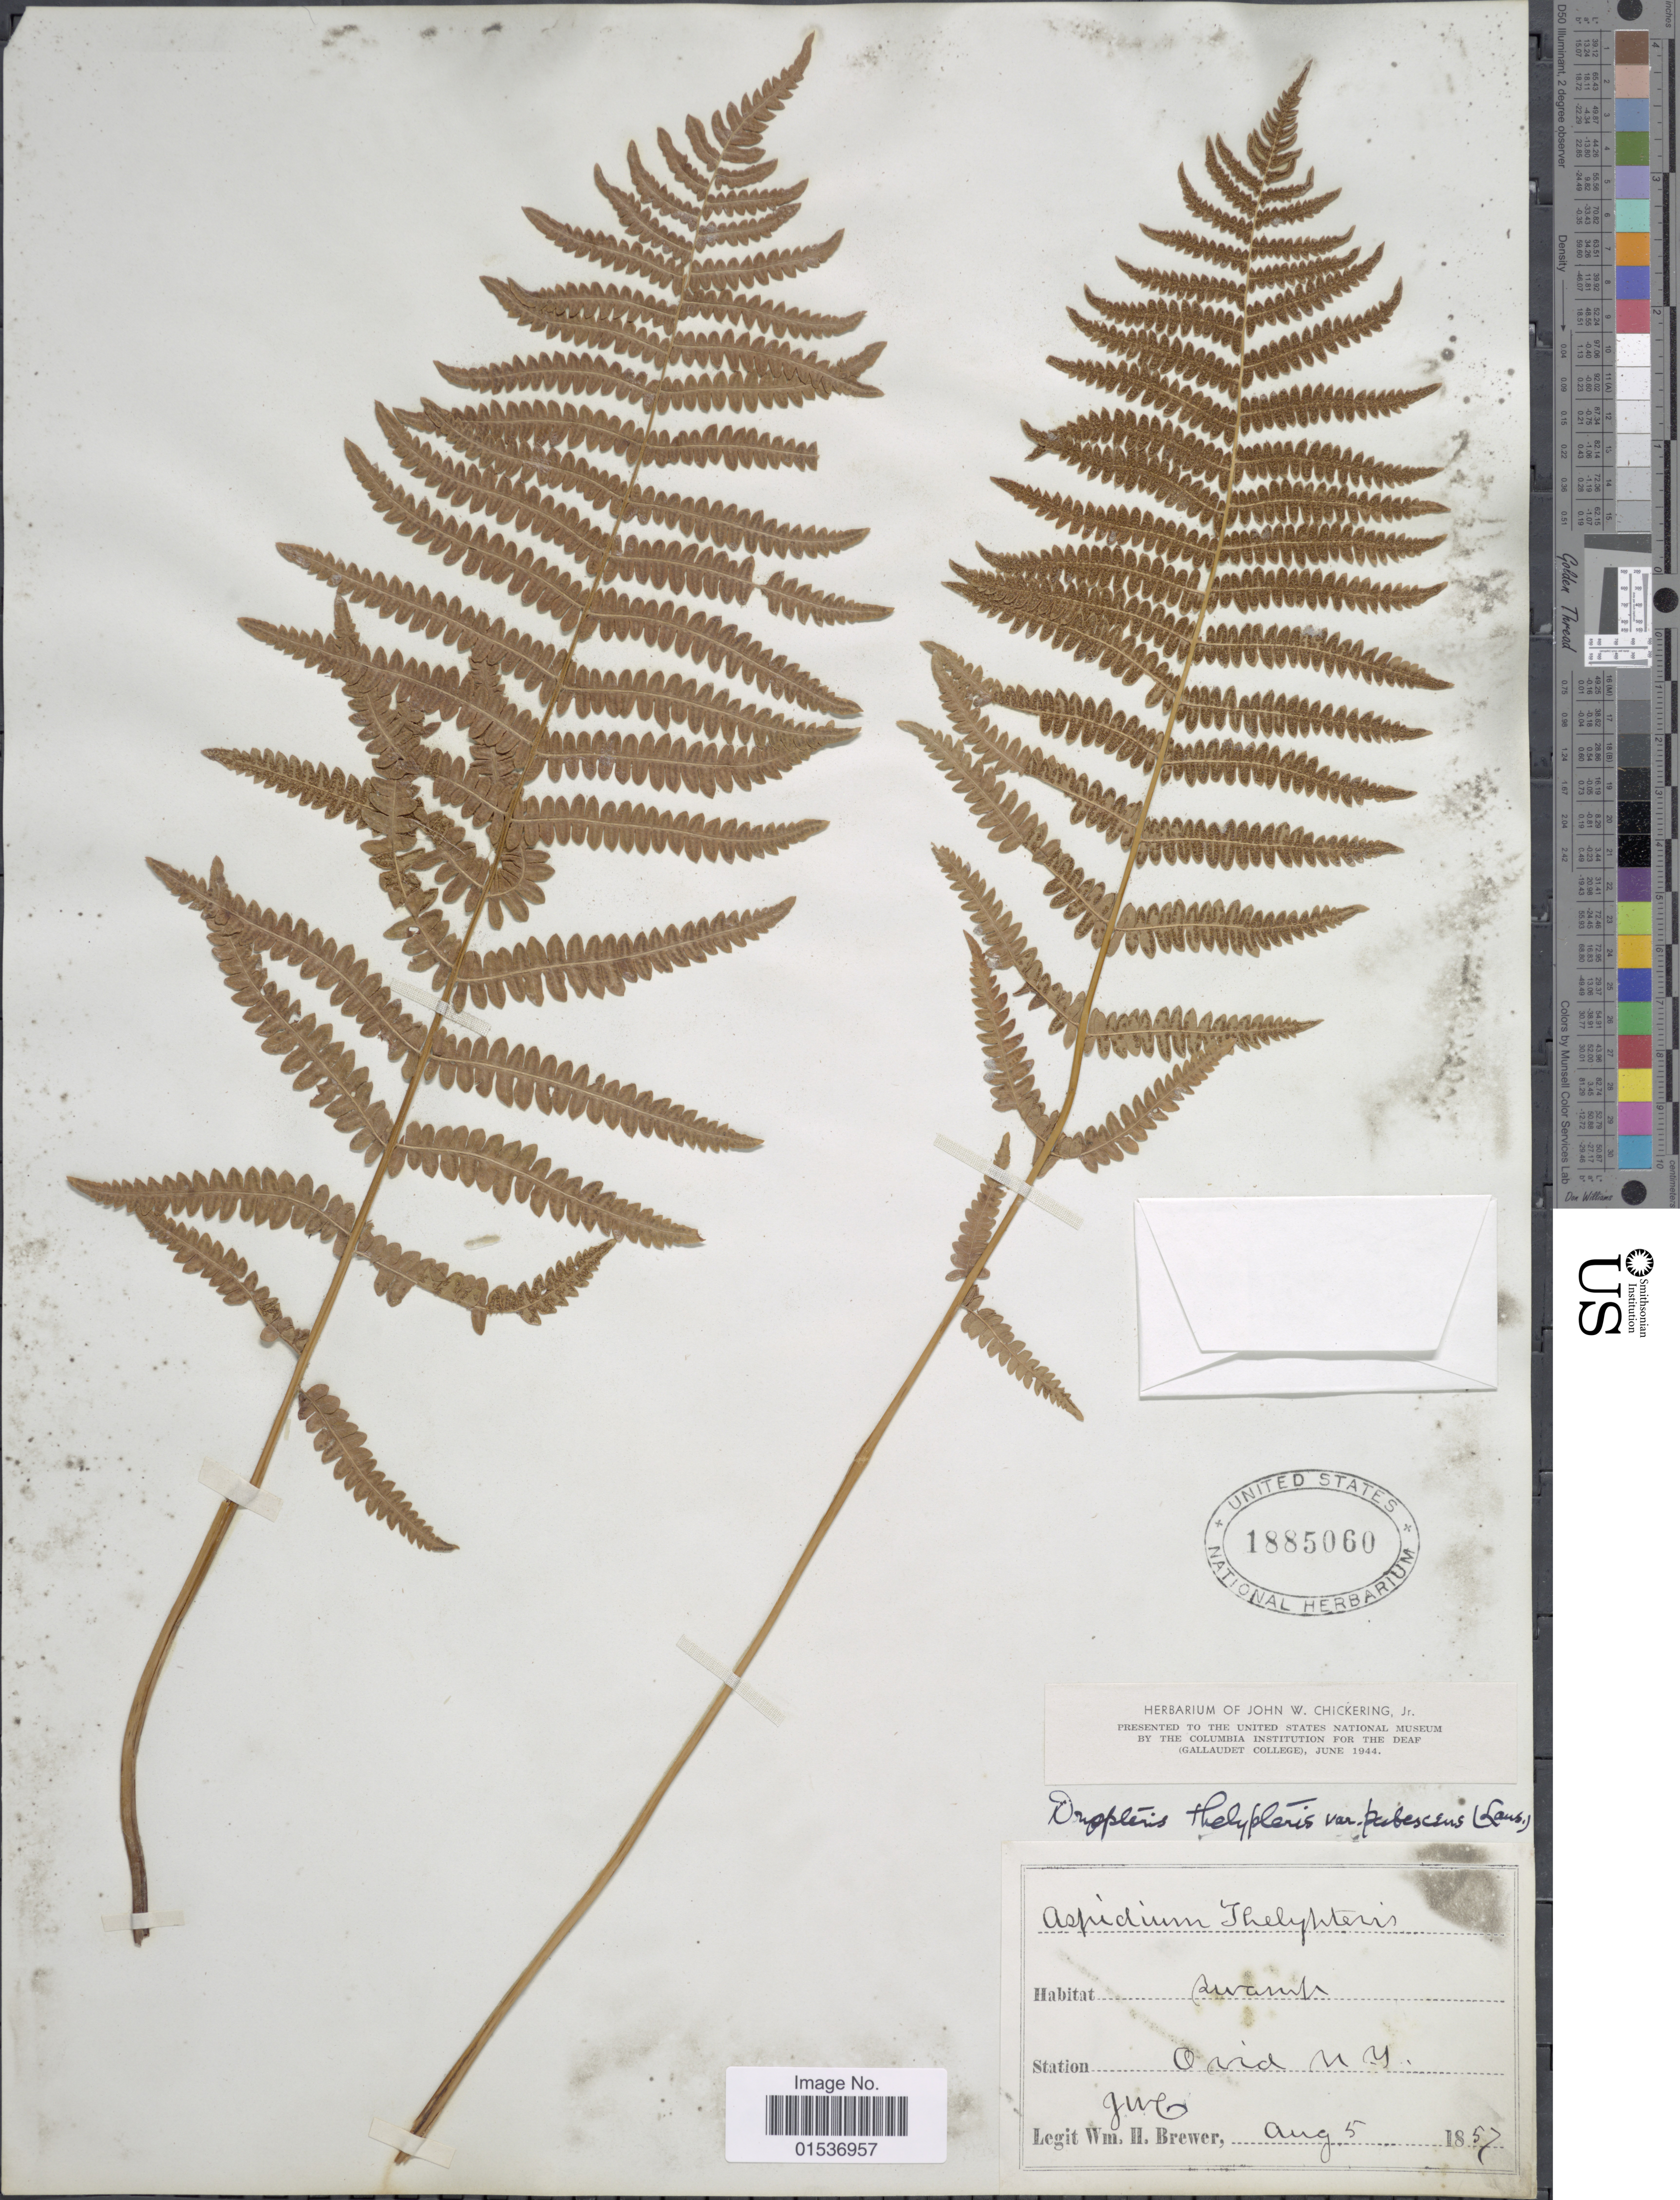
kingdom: Plantae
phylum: Tracheophyta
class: Polypodiopsida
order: Polypodiales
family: Thelypteridaceae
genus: Thelypteris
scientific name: Thelypteris palustris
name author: (Salisb.) Schott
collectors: W. H. Brewer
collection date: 1857-08-05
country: United States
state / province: New York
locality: Ovid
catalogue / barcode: US 1885060